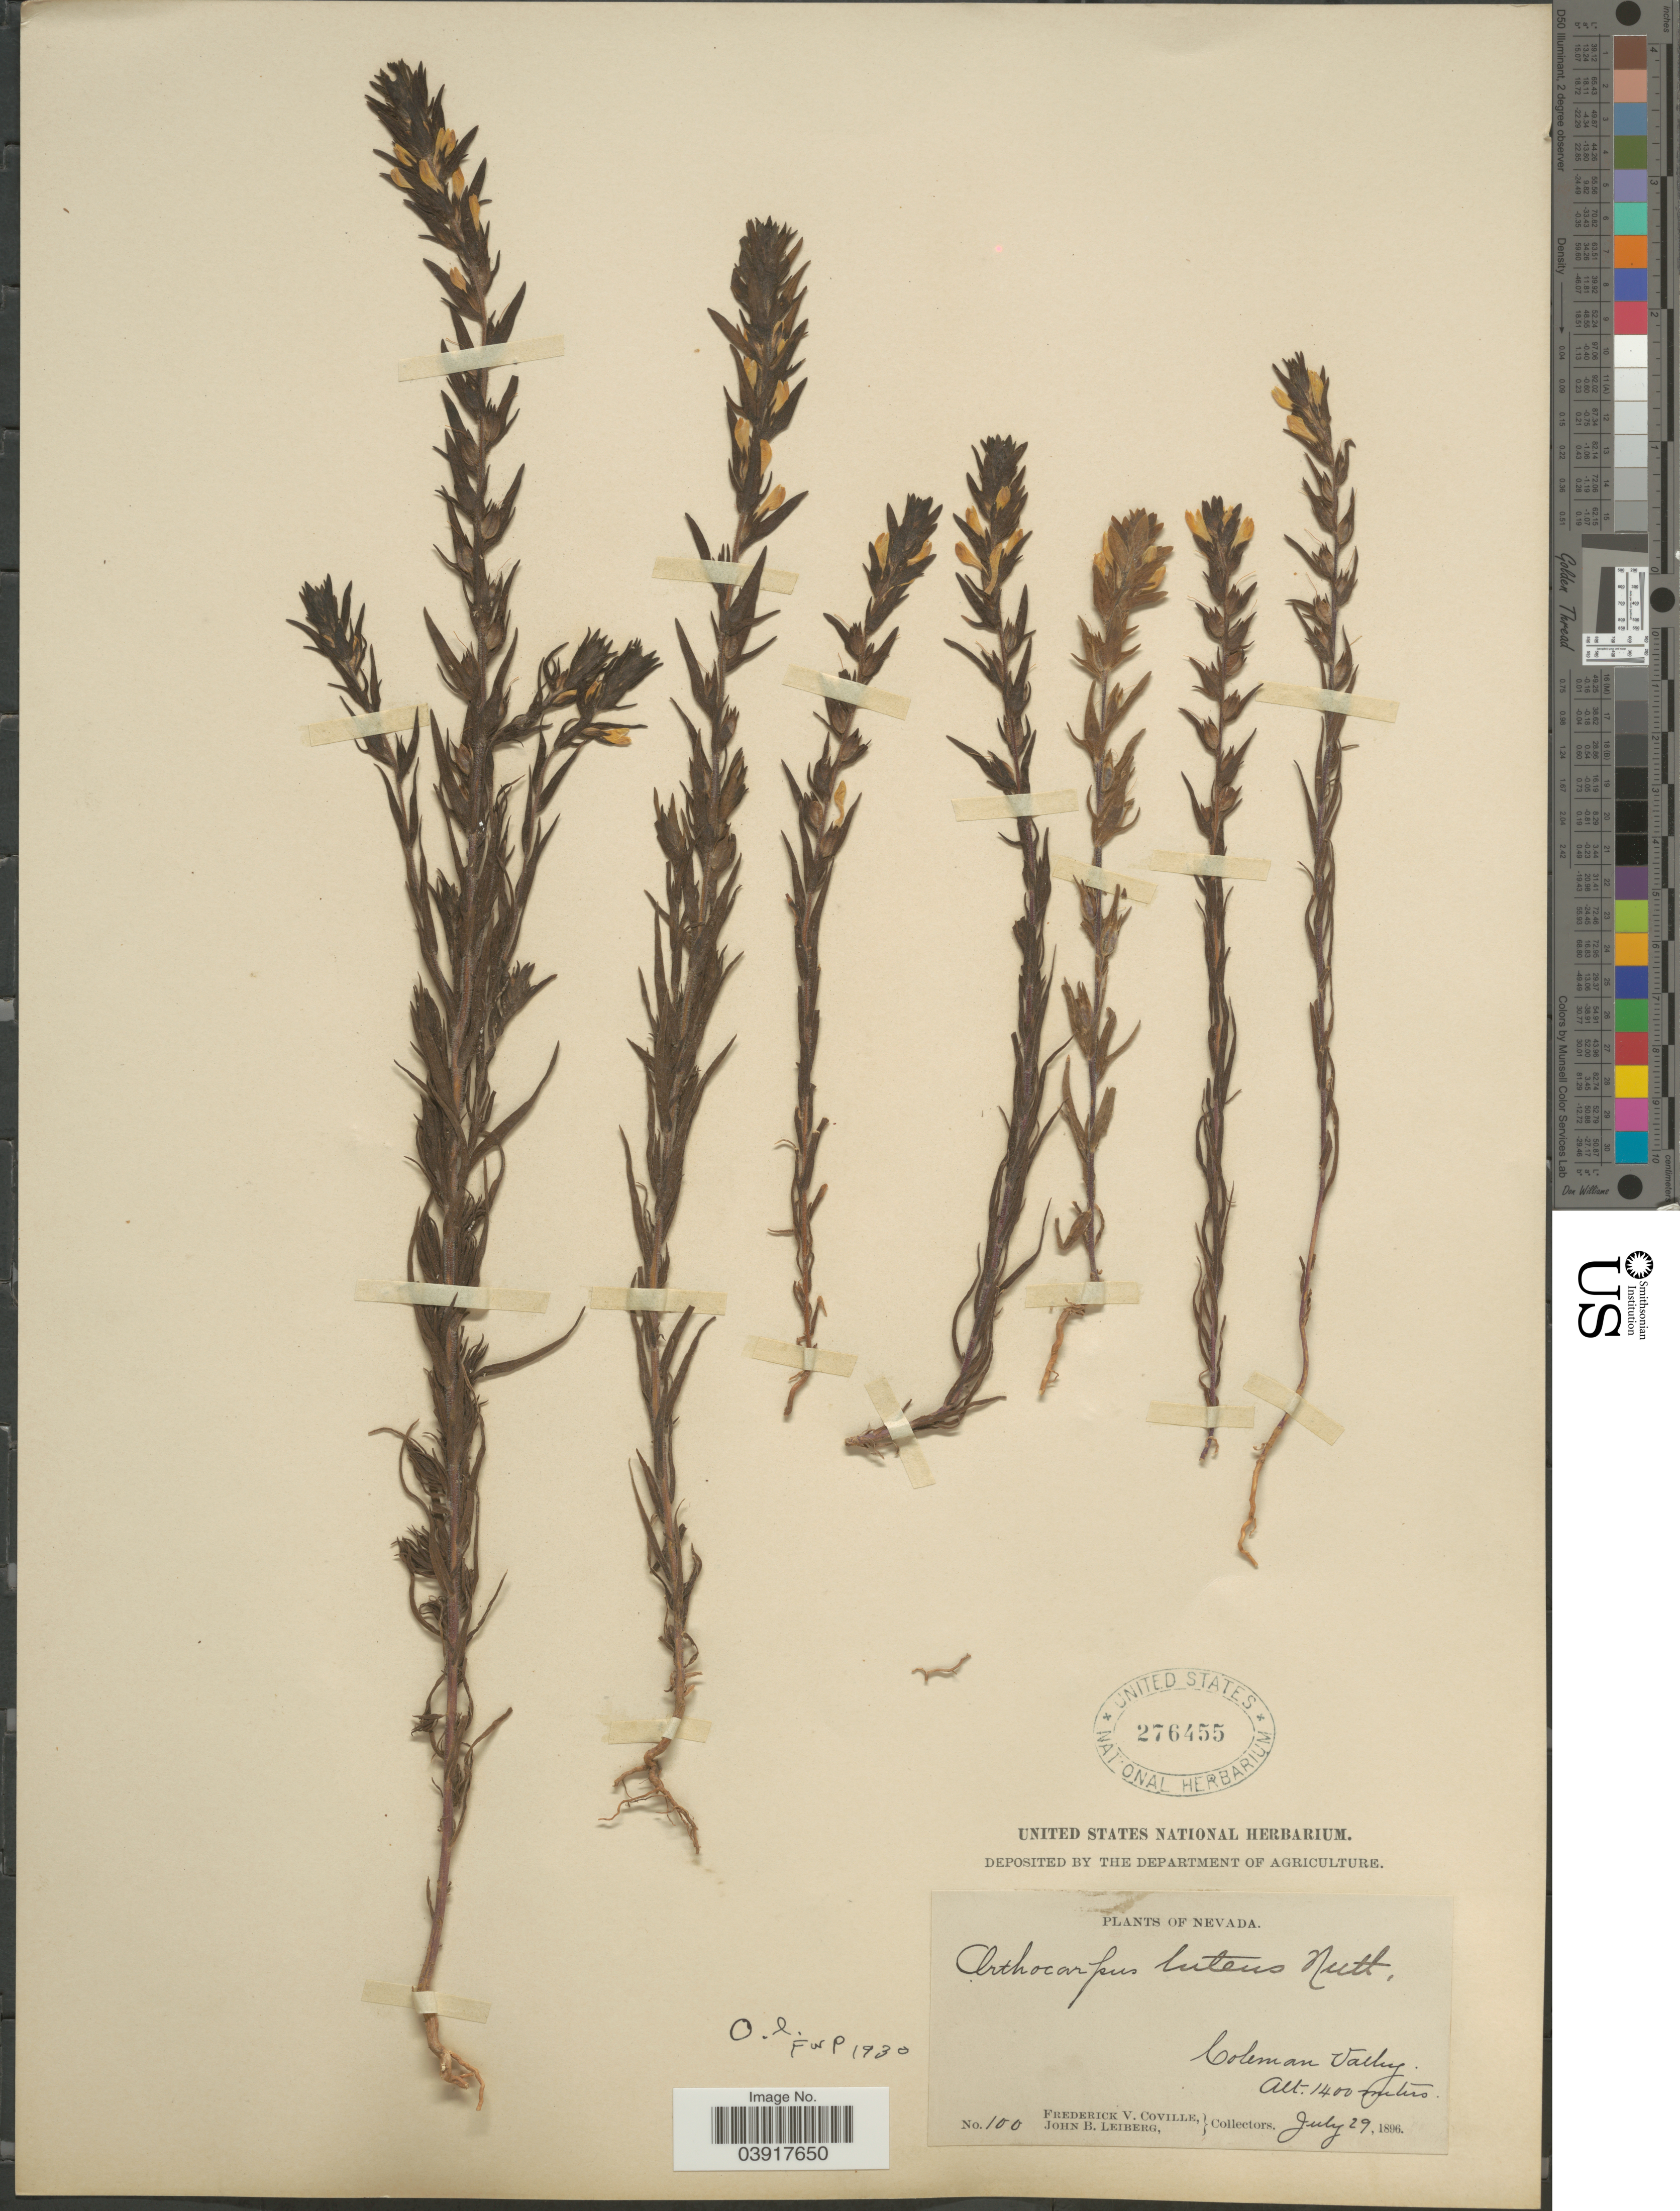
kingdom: Plantae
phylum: Tracheophyta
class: Magnoliopsida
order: Lamiales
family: Orobanchaceae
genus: Orthocarpus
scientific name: Orthocarpus luteus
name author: Nutt.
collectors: F. V. Coville & J. B. Leiberg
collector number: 100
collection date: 1896-07-29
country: United States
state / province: Nevada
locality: Coleman Valley.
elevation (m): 1400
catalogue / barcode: US 276455